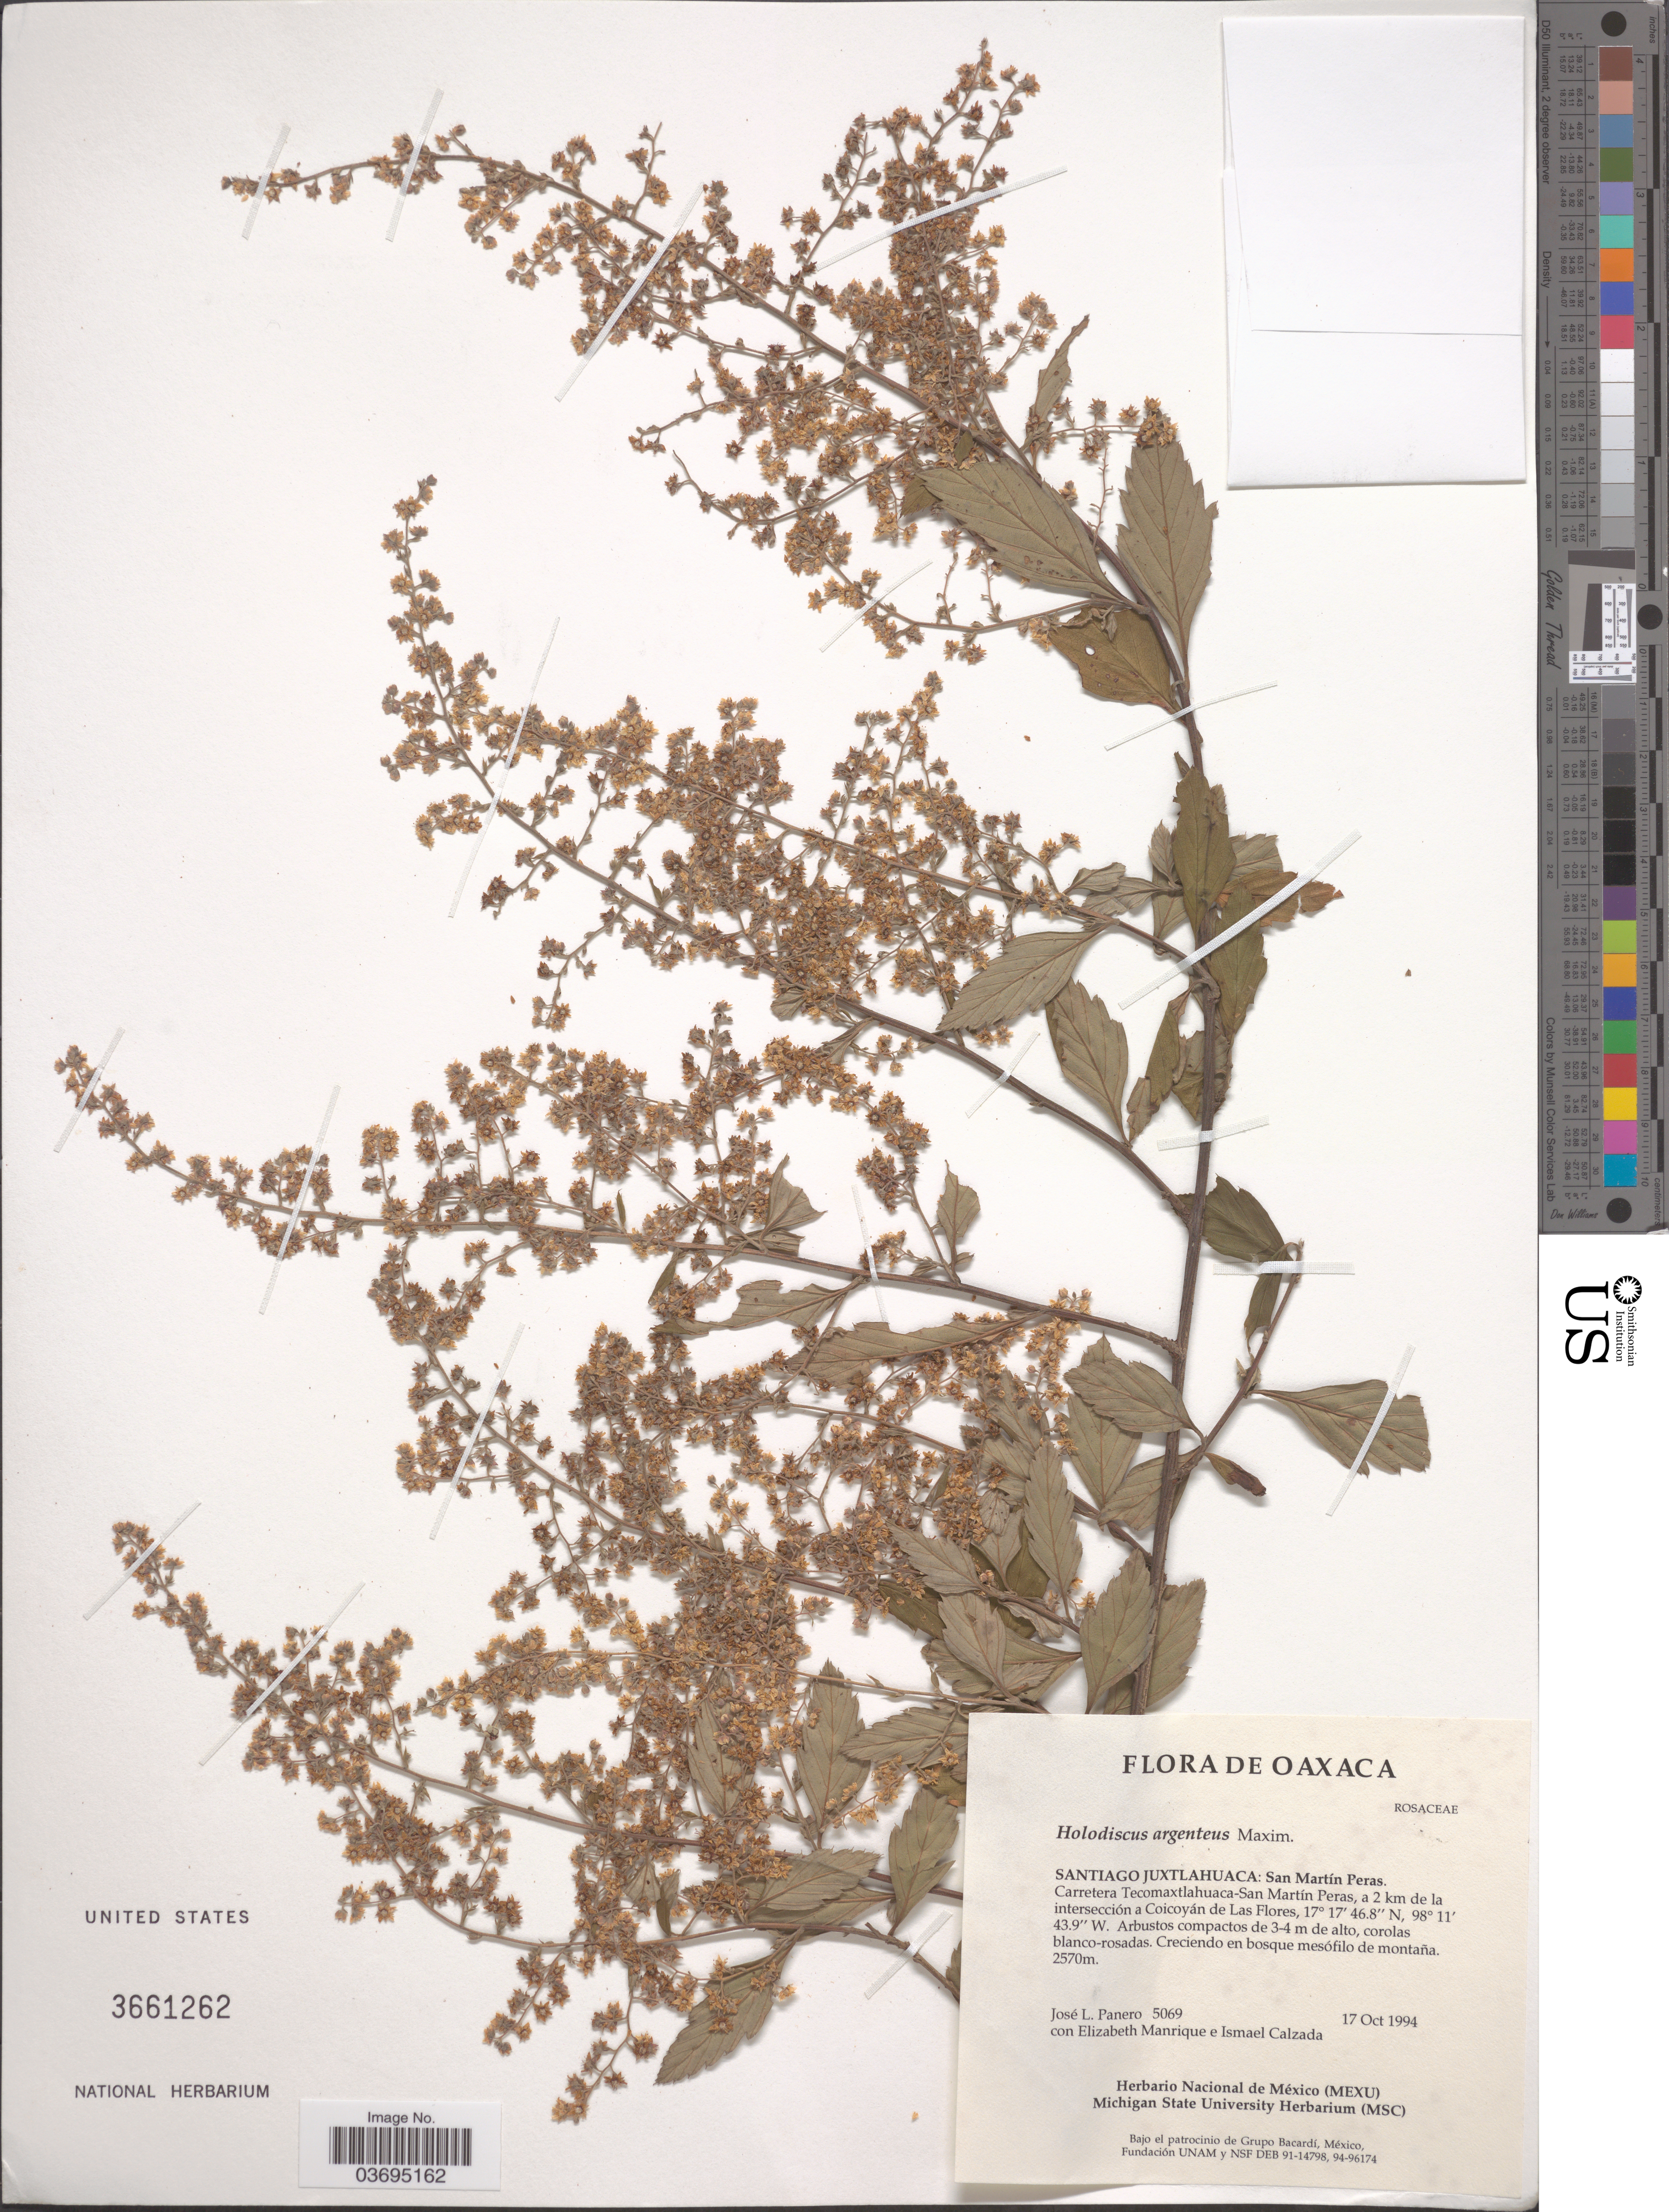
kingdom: Plantae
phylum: Tracheophyta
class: Magnoliopsida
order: Rosales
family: Rosaceae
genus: Holodiscus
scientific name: Holodiscus argenteus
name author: (L. f.) Maxim.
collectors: J. L. Panero, E. Manrique & I. Calzada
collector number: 5069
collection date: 1994-10-17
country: Mexico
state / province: Oaxaca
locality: Santiago Juxtahuaca: San Martín Peras. Carretera Tecomaxtlahuaca-San Martín Peras, a 2 km de la intersección a Coicoyán de Las Flores.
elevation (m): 2570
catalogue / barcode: US 3661262